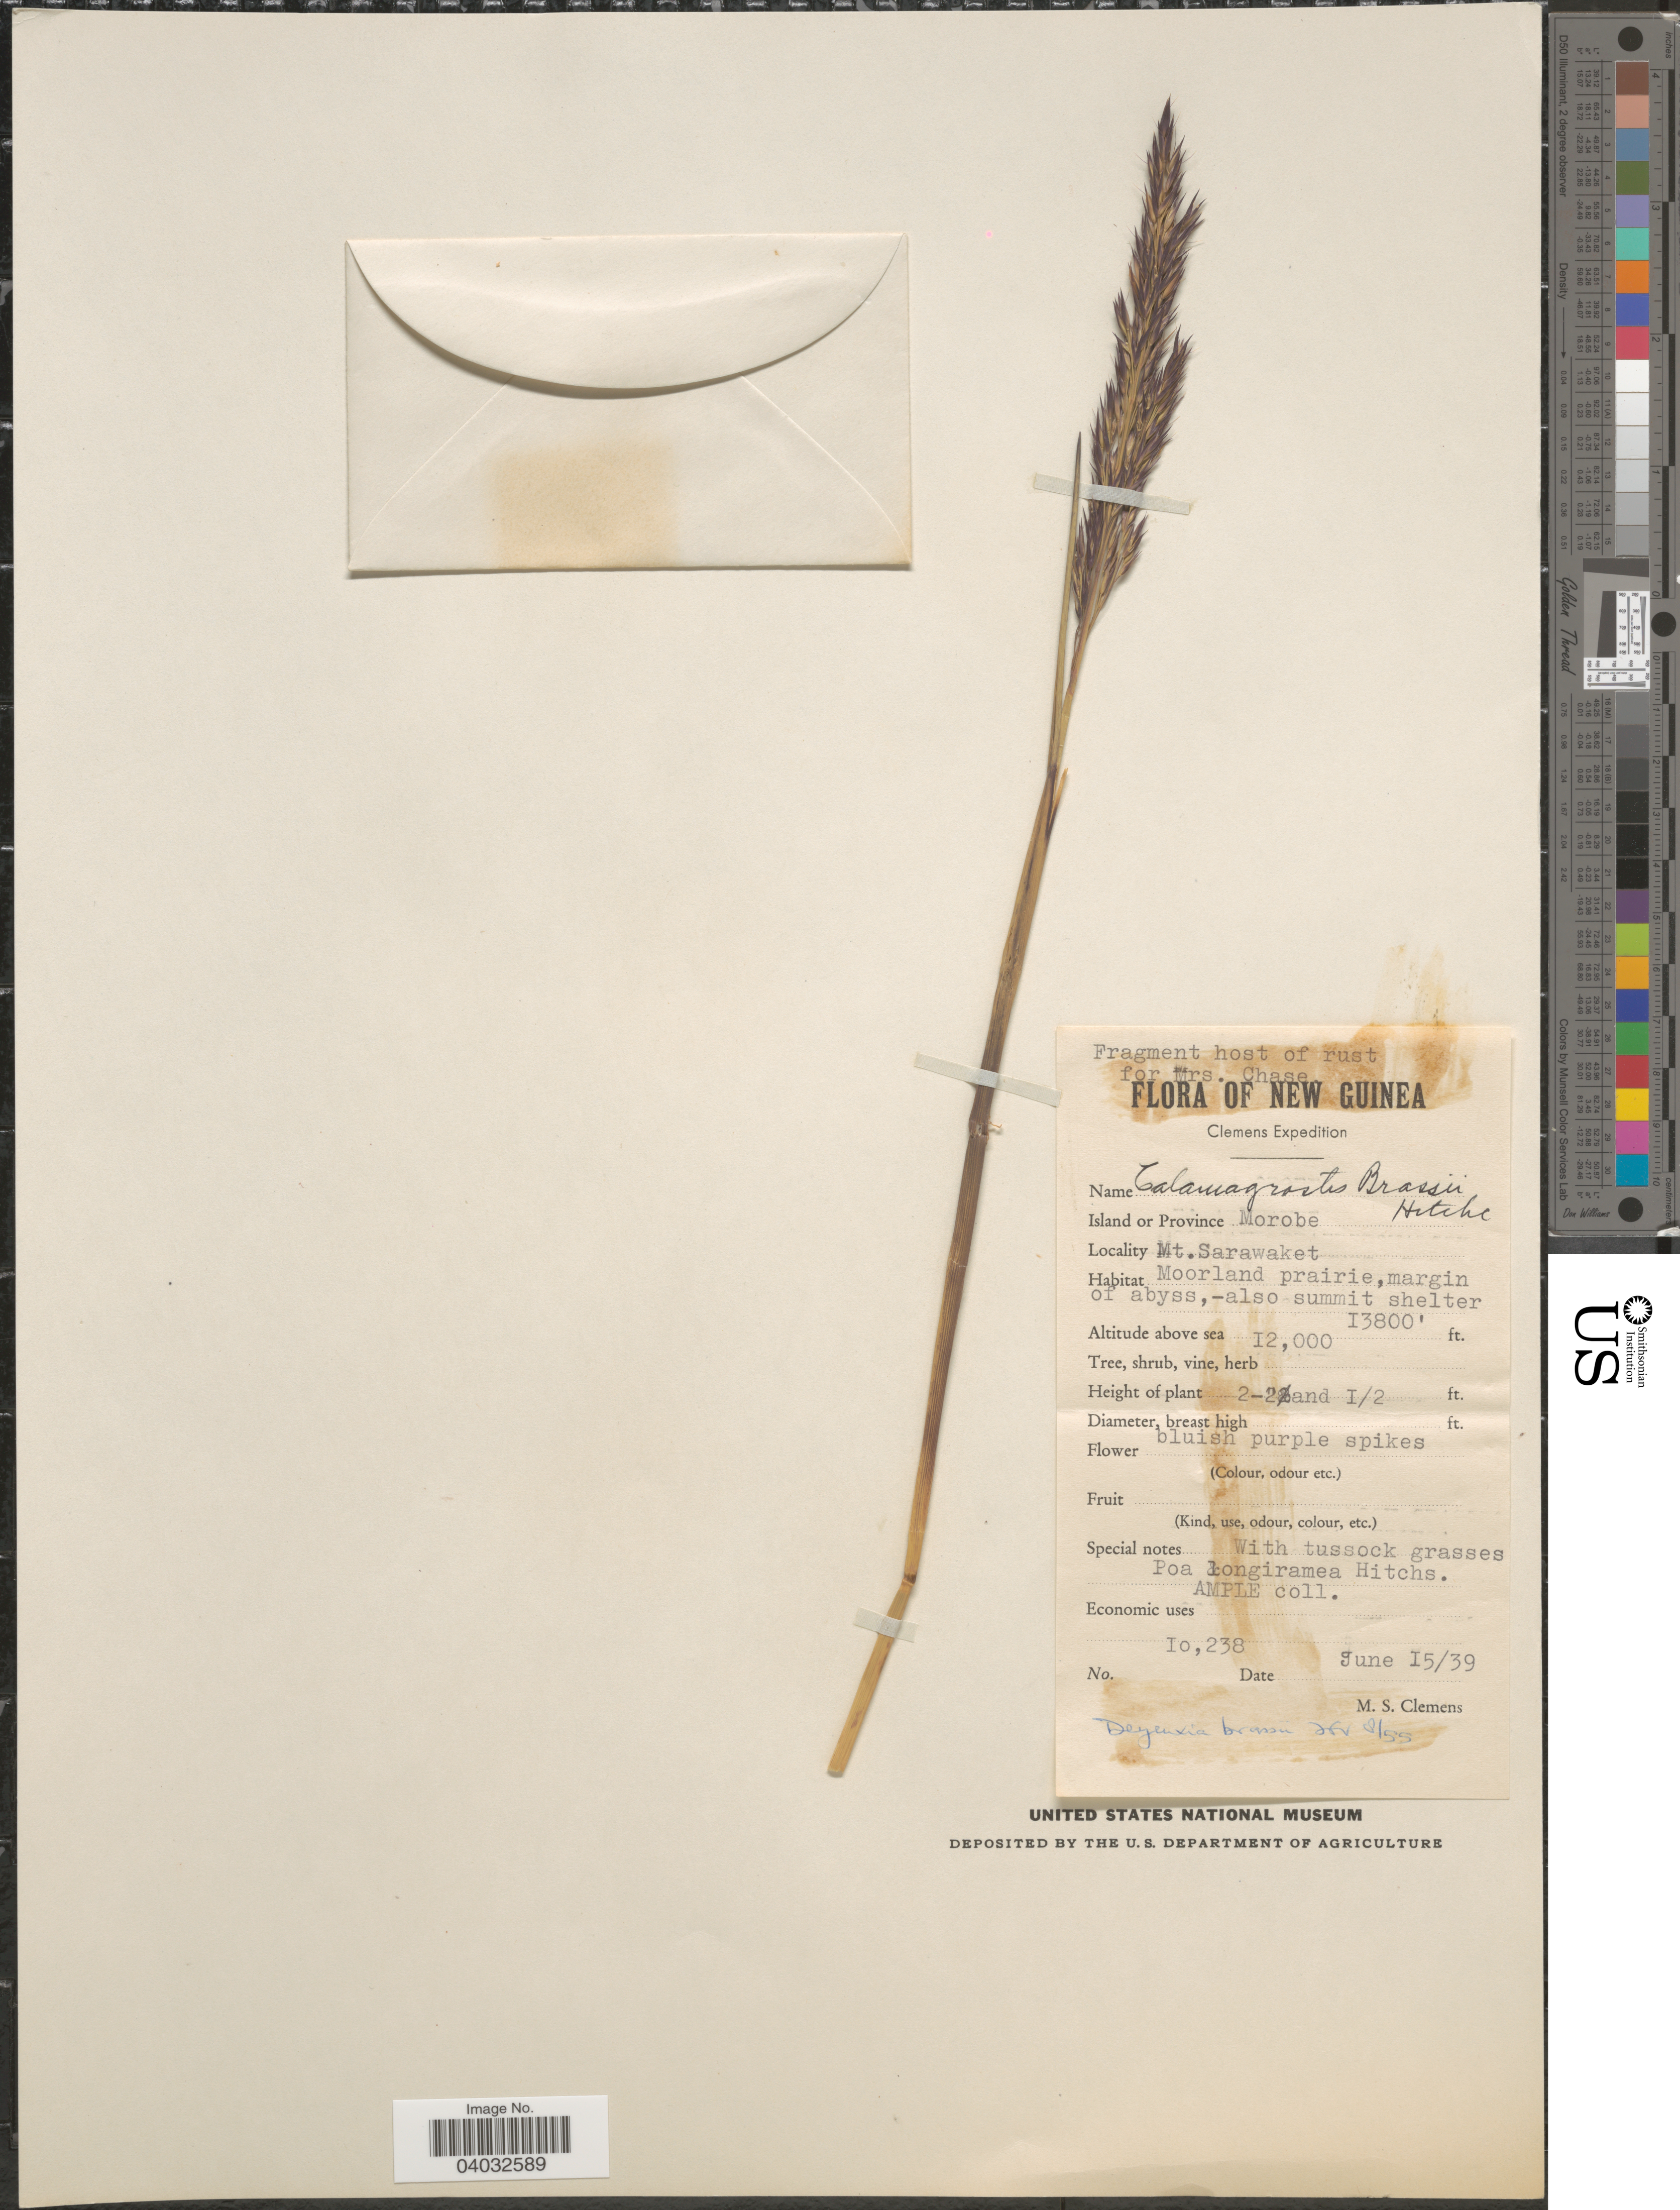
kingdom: Plantae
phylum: Tracheophyta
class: Liliopsida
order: Poales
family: Poaceae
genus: Calamagrostis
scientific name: Calamagrostis brassii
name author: Hitchc.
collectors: M. S. Clemens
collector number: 10238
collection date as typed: Transcribed d/m/y: 15/6/39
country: Papua New Guinea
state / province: Morobe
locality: Island or Province Morobe. Mt. Sarawaket. Moorland prairie, margin of abyss,-also summit shelter.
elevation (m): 4206